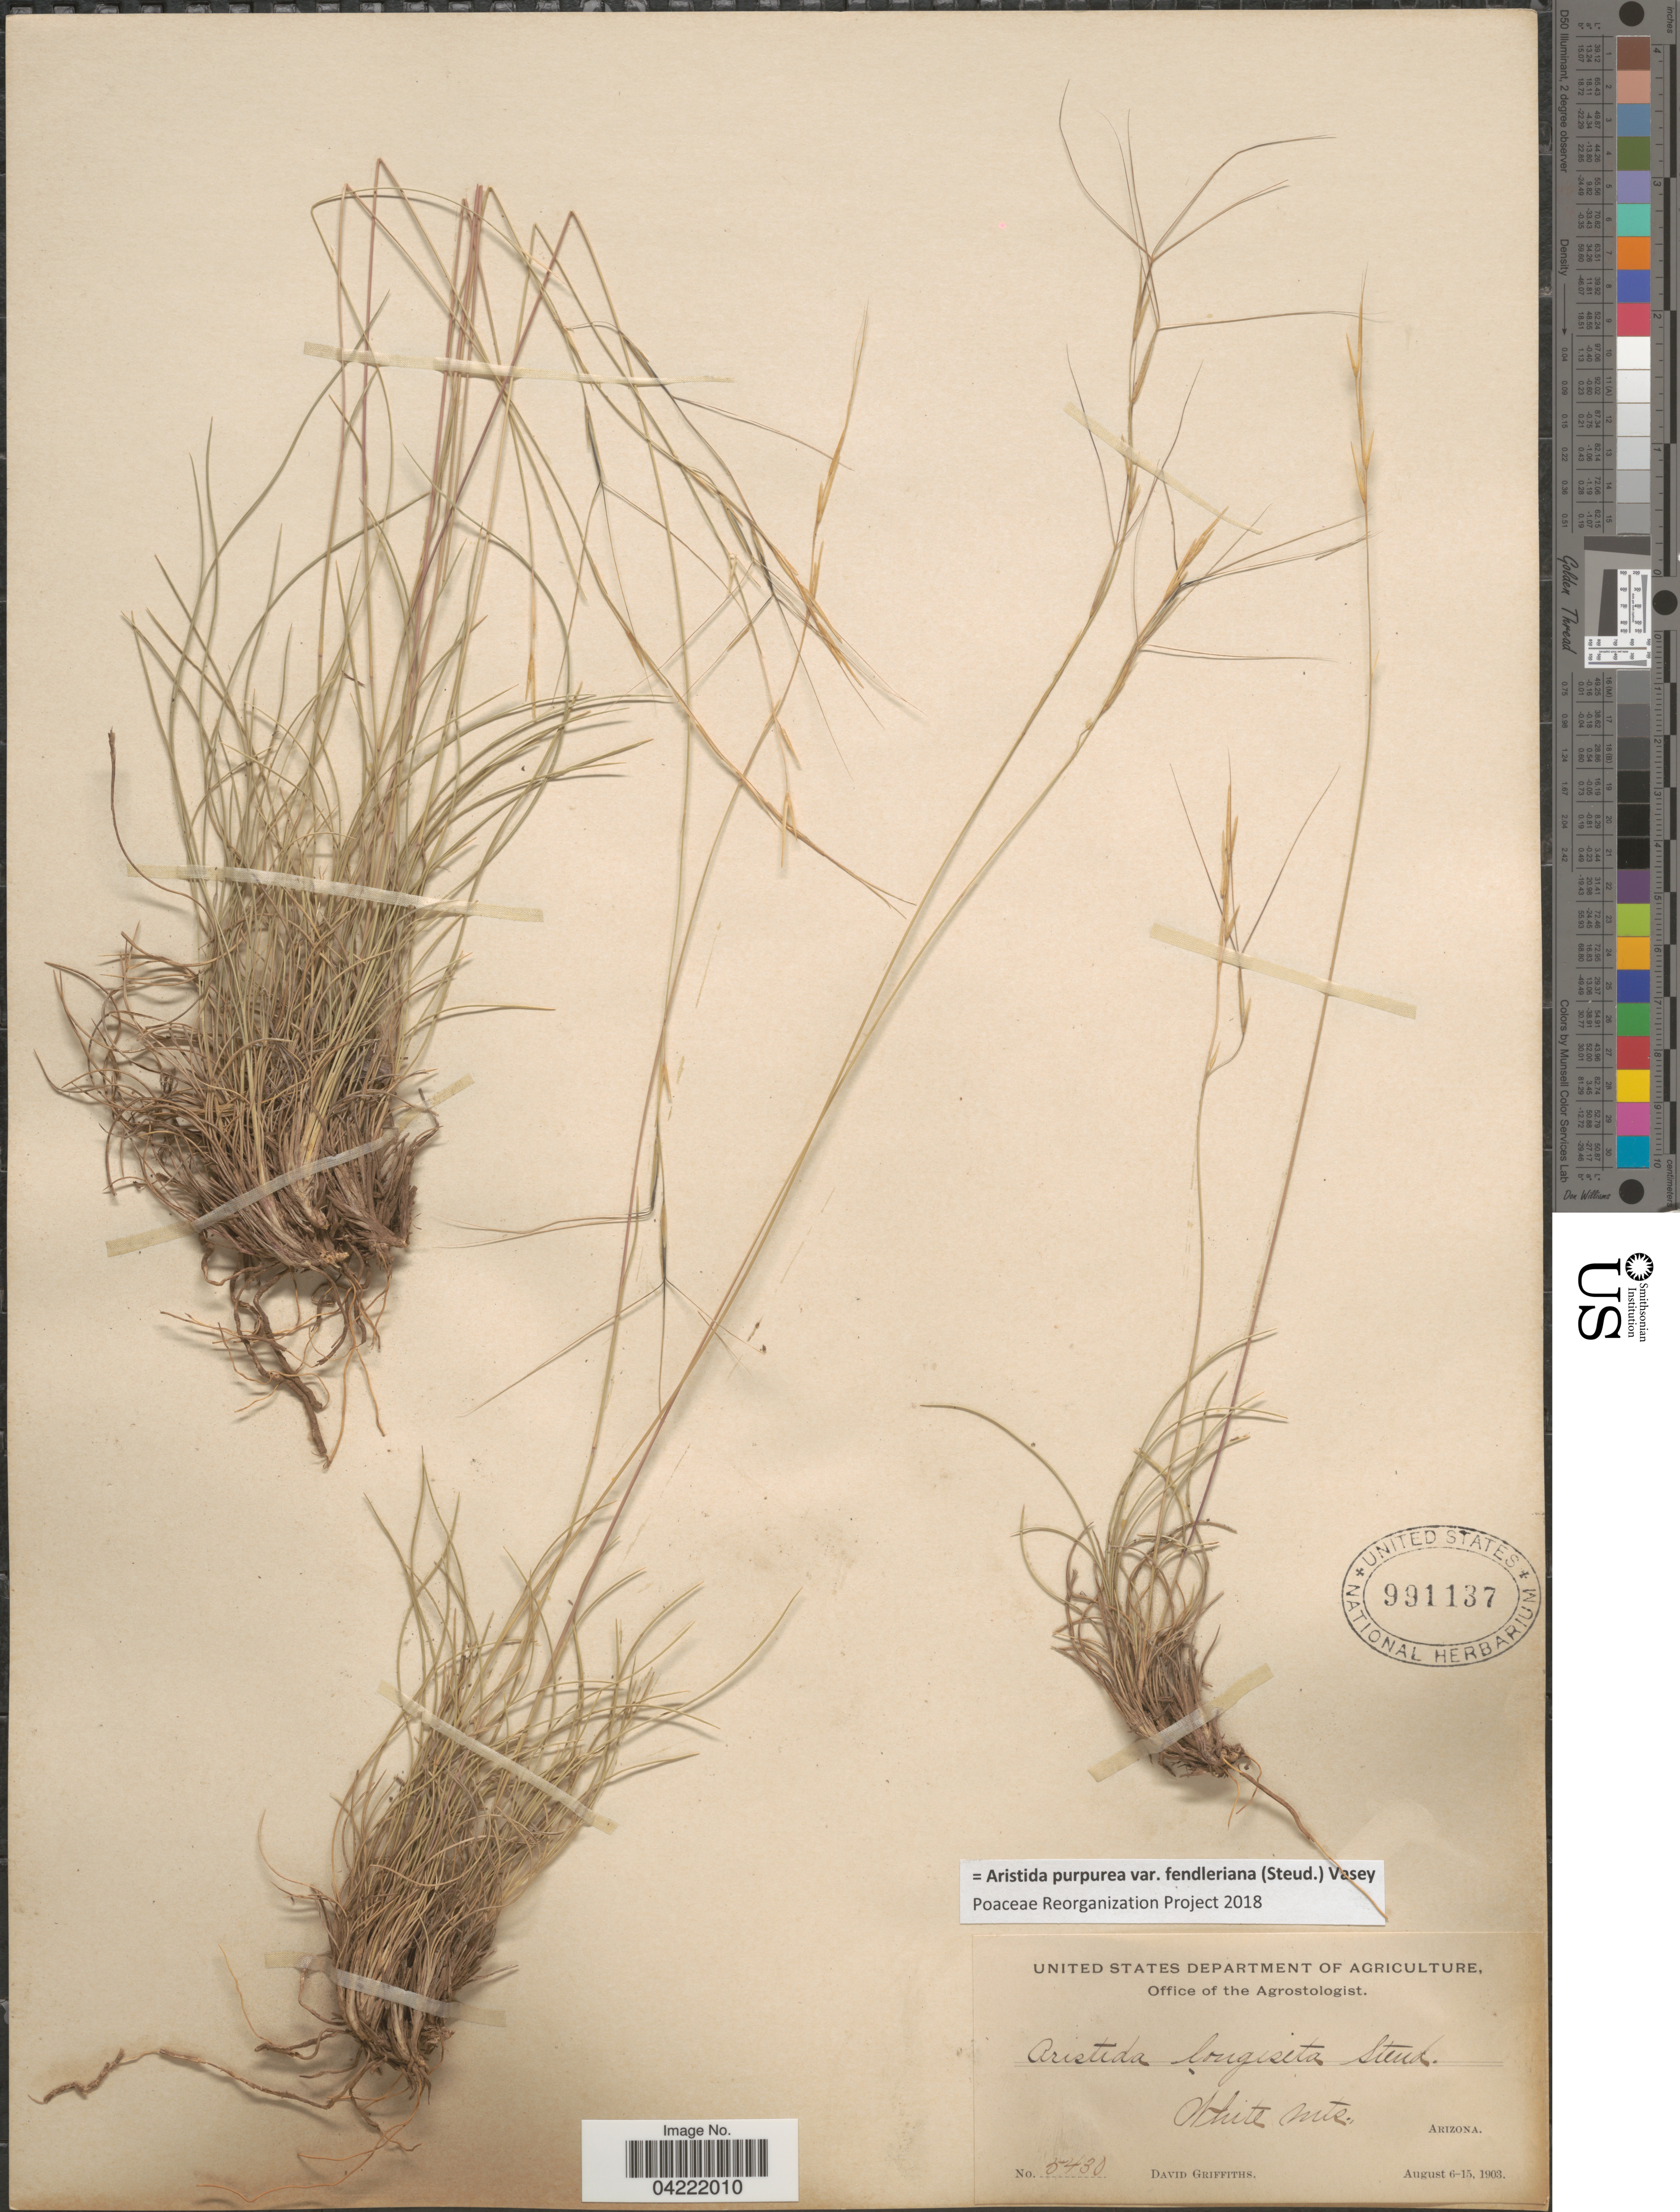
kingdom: Plantae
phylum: Tracheophyta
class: Liliopsida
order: Poales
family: Poaceae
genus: Aristida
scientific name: Aristida purpurea var. fendleriana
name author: (Steud.) Vasey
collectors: D. Griffiths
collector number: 5430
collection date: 1903-08-06/1903-08-15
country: United States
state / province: Arizona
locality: White Mts.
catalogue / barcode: US 991137